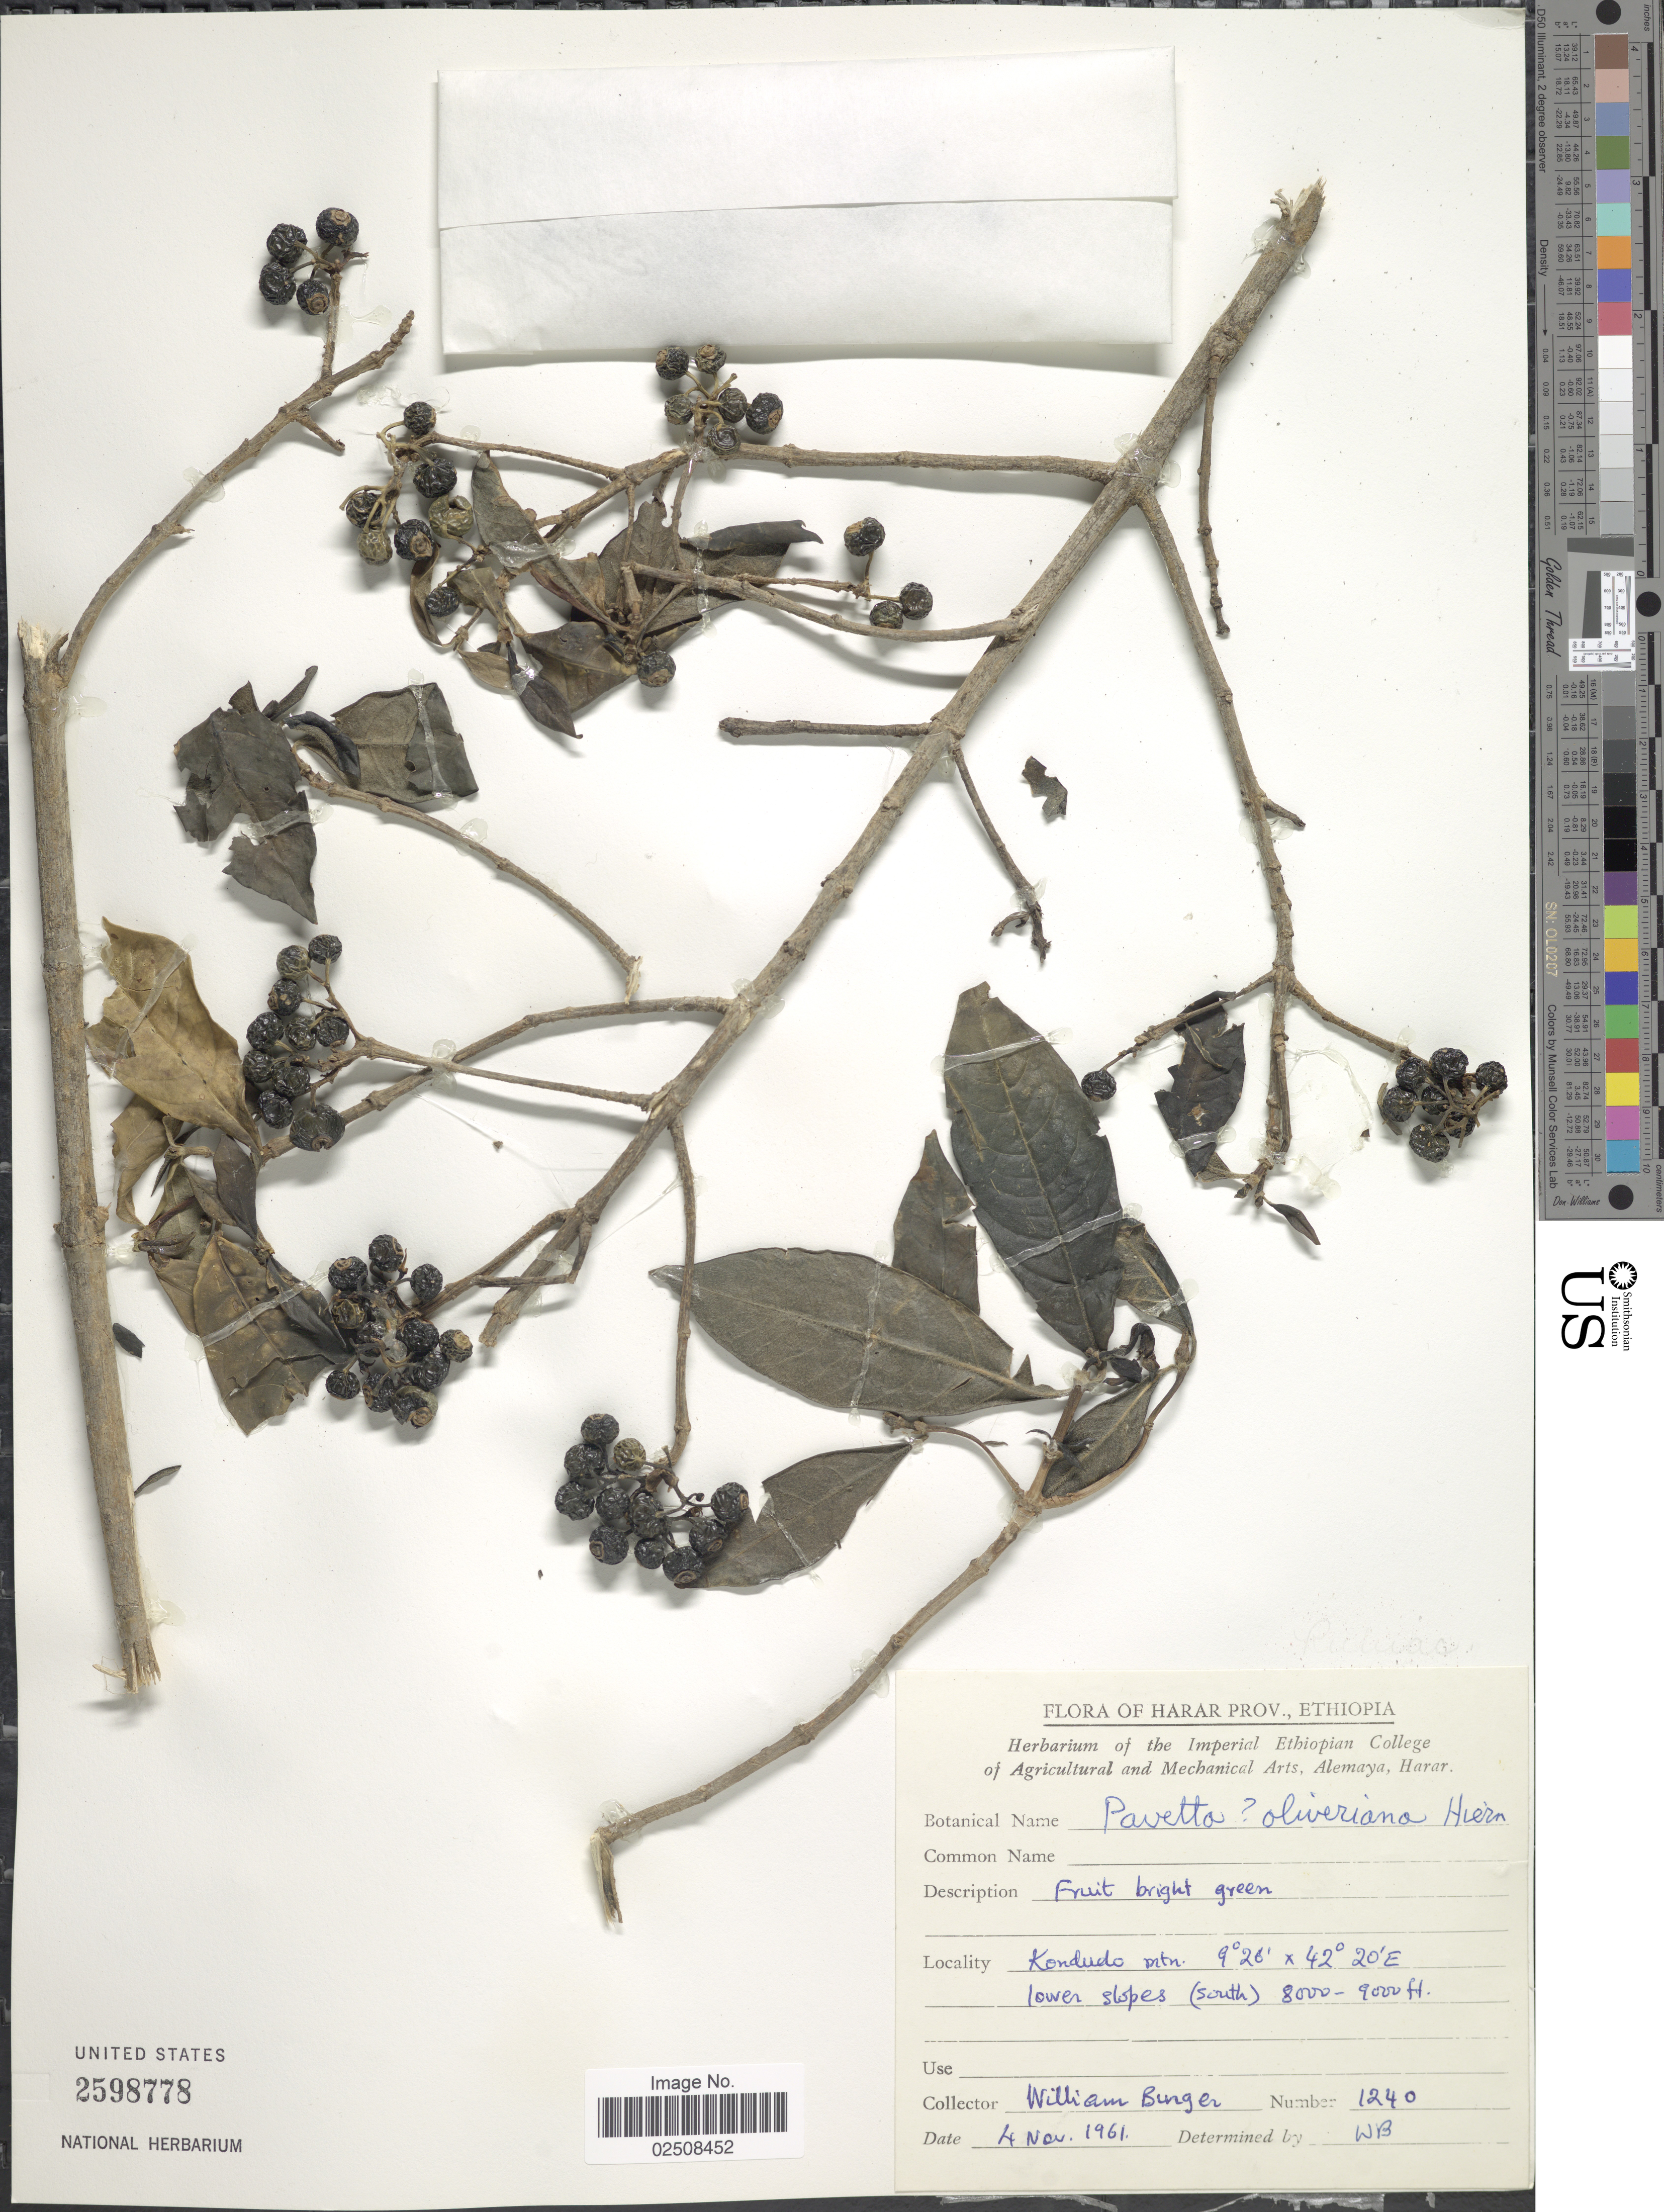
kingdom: Plantae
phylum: Tracheophyta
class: Magnoliopsida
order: Gentianales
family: Rubiaceae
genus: Pavetta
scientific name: Pavetta oliveriana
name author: Hiern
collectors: W. Burger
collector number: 1240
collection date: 1961-11-04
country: Ethiopia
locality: Harar Prov. Kondudo mtn, lower slopes (south)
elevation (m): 2438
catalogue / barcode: US 2598778